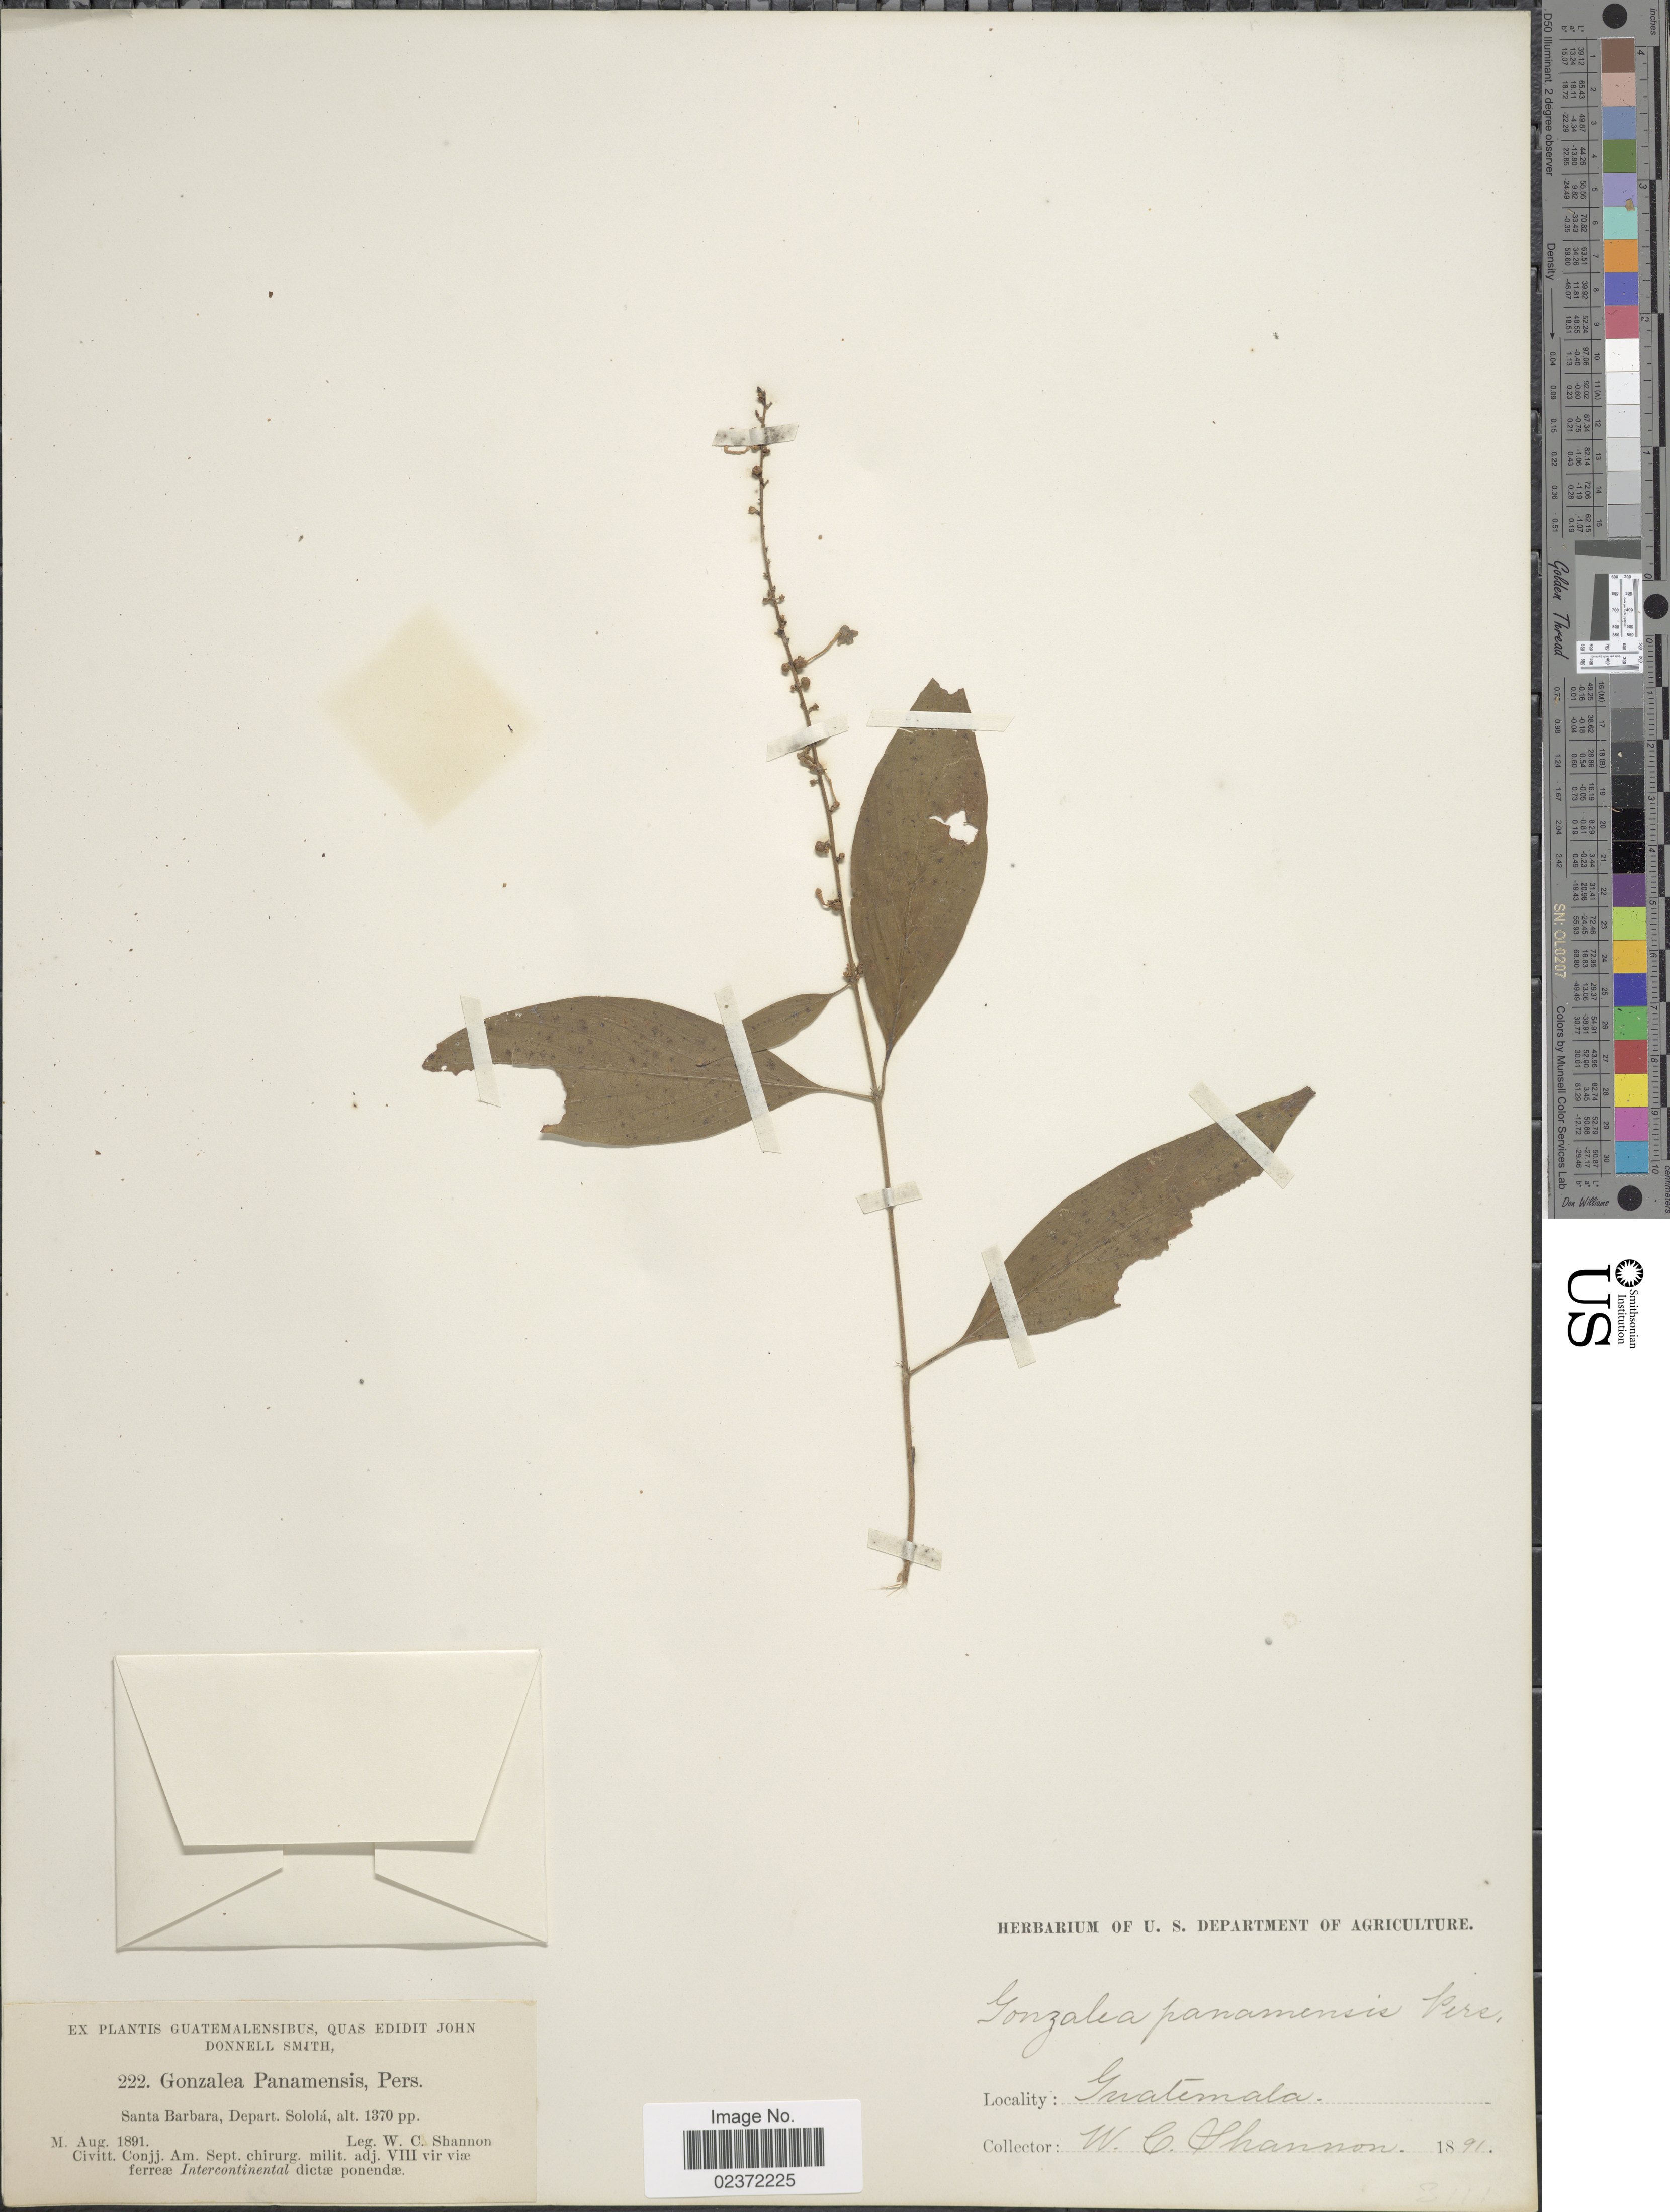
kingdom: Plantae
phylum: Tracheophyta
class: Magnoliopsida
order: Gentianales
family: Rubiaceae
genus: Gonzalagunia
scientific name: Gonzalagunia panamensis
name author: (Cav.) K. Schum.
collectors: W. C. Shannon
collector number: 222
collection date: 1891-08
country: Guatemala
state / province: Sololá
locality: Santa Barbara